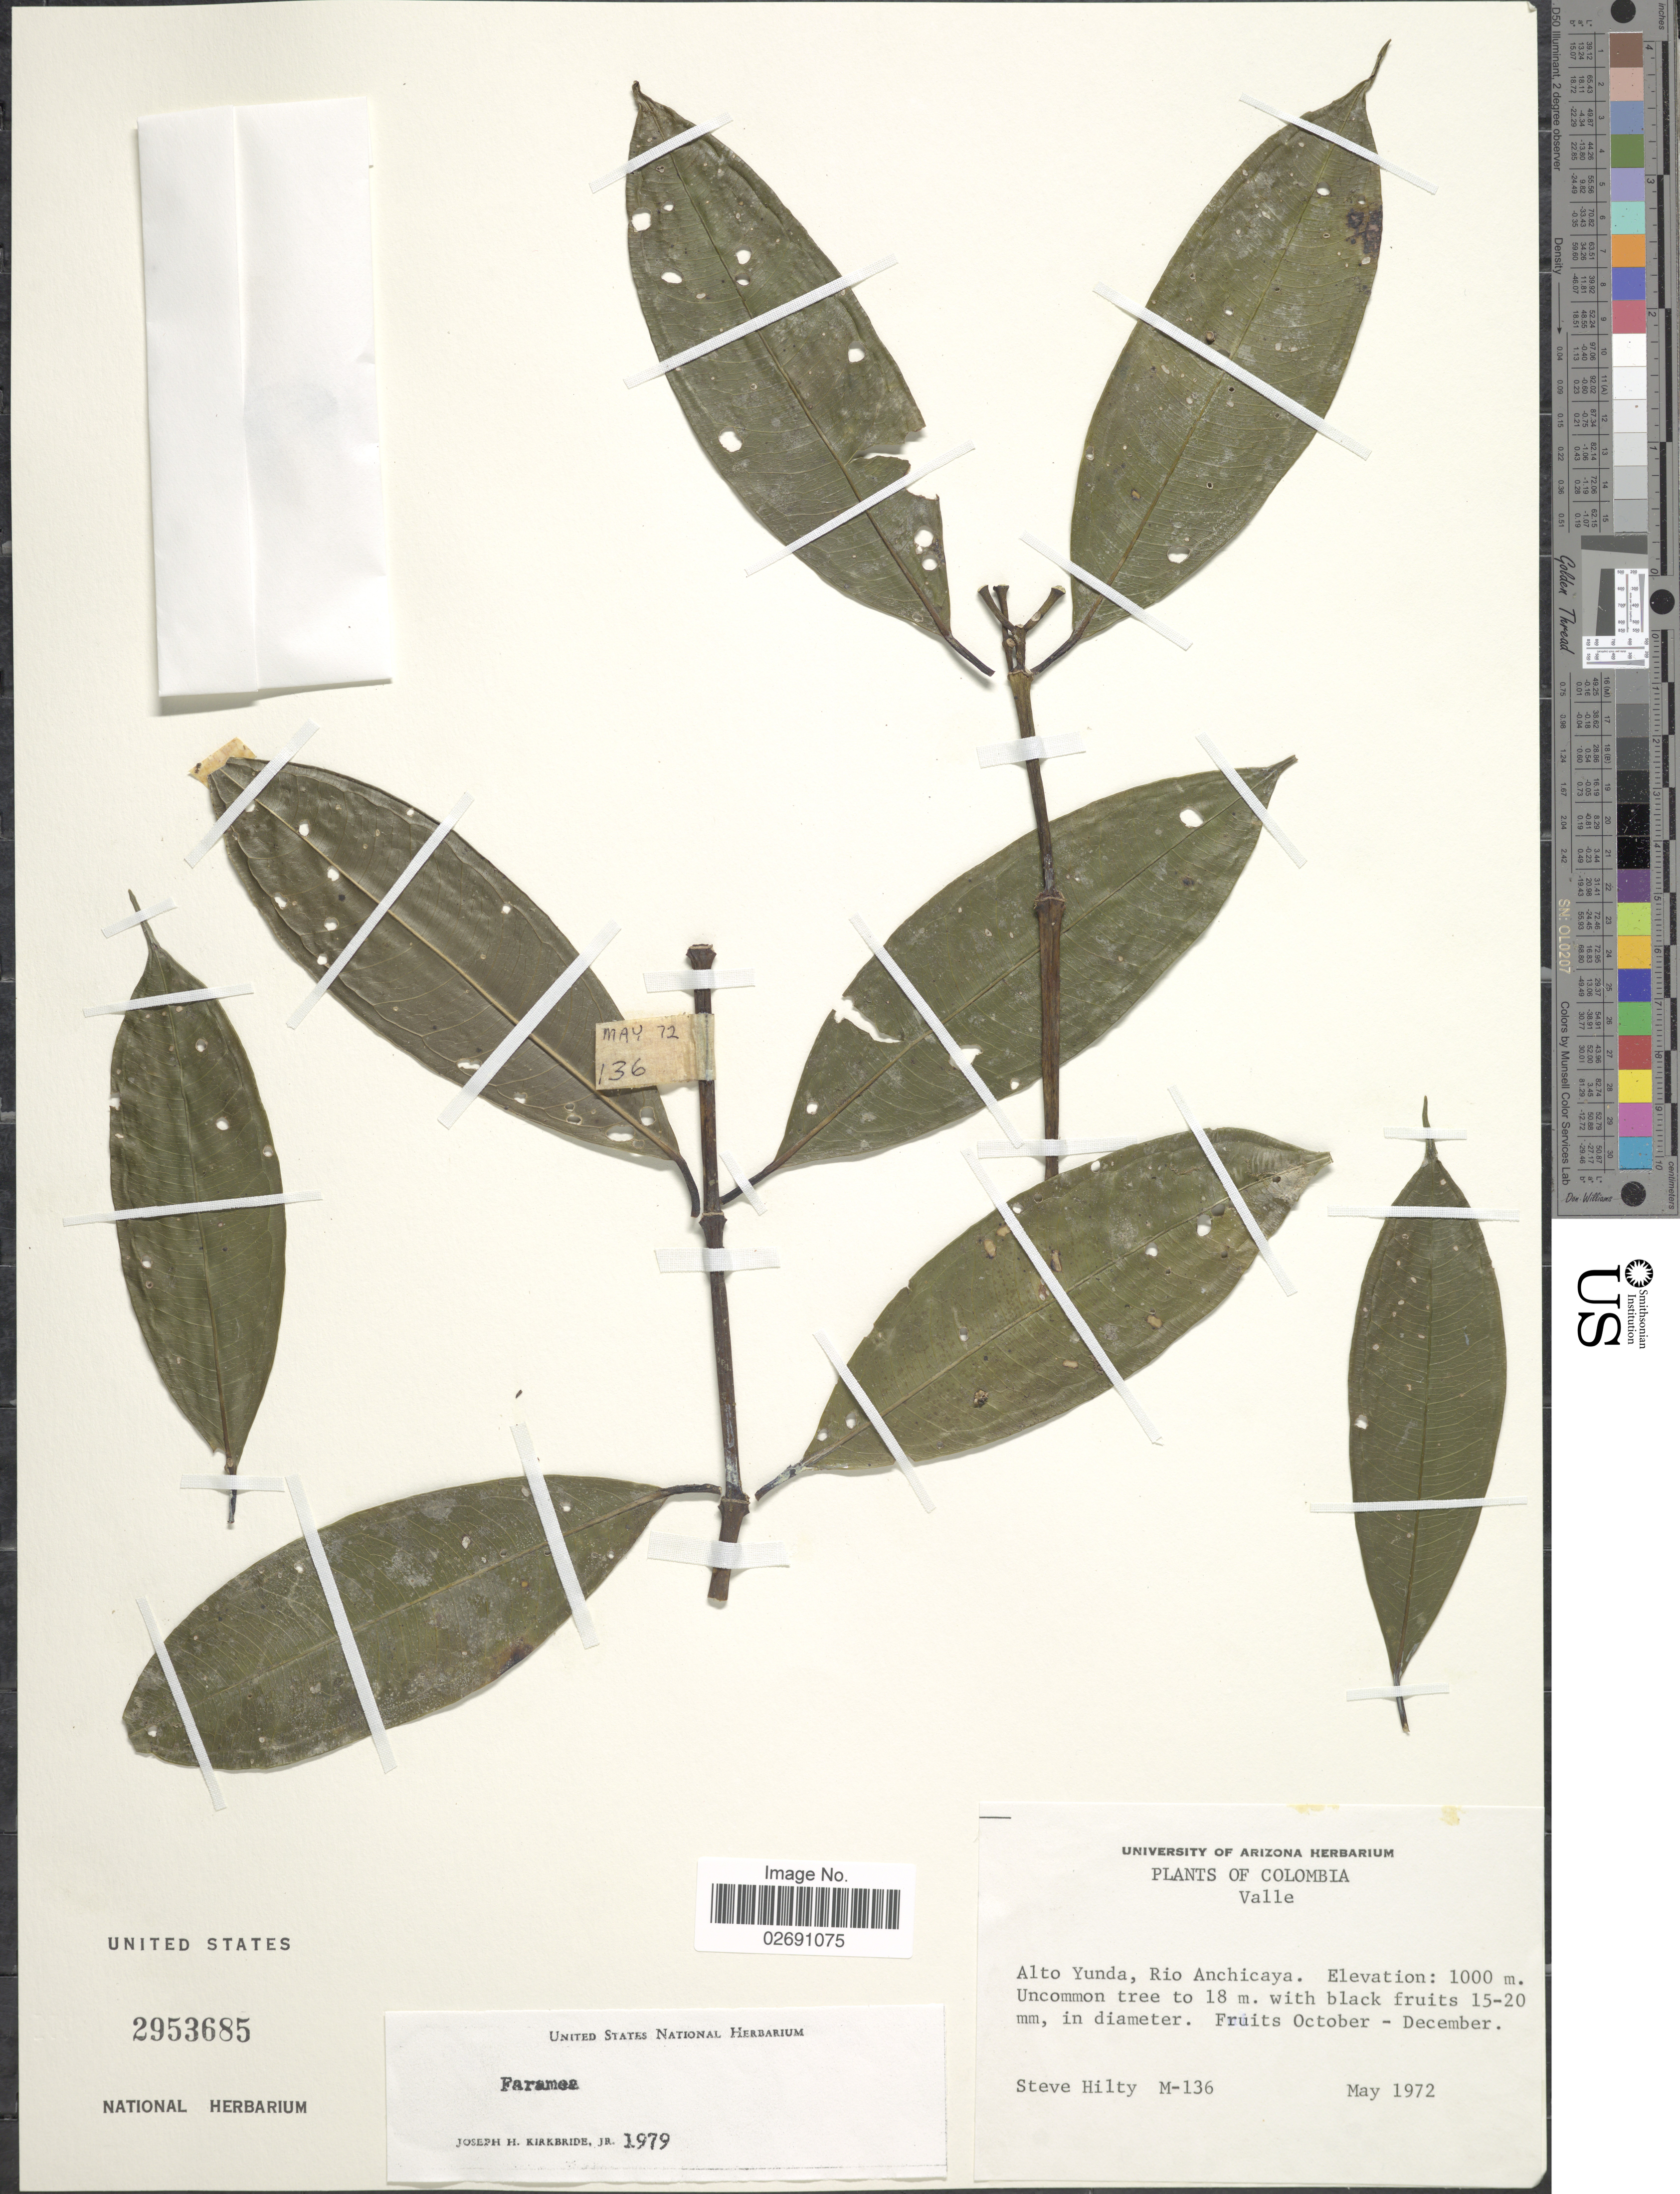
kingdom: Plantae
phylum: Tracheophyta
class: Magnoliopsida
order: Gentianales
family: Rubiaceae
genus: Faramea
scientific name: Faramea sp.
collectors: S. Hilty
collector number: M-136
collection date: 1972-05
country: Colombia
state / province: Valle del Cauca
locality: Valle, Alto Yunda, Rio Anchicaya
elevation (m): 1000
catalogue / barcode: US 2953685